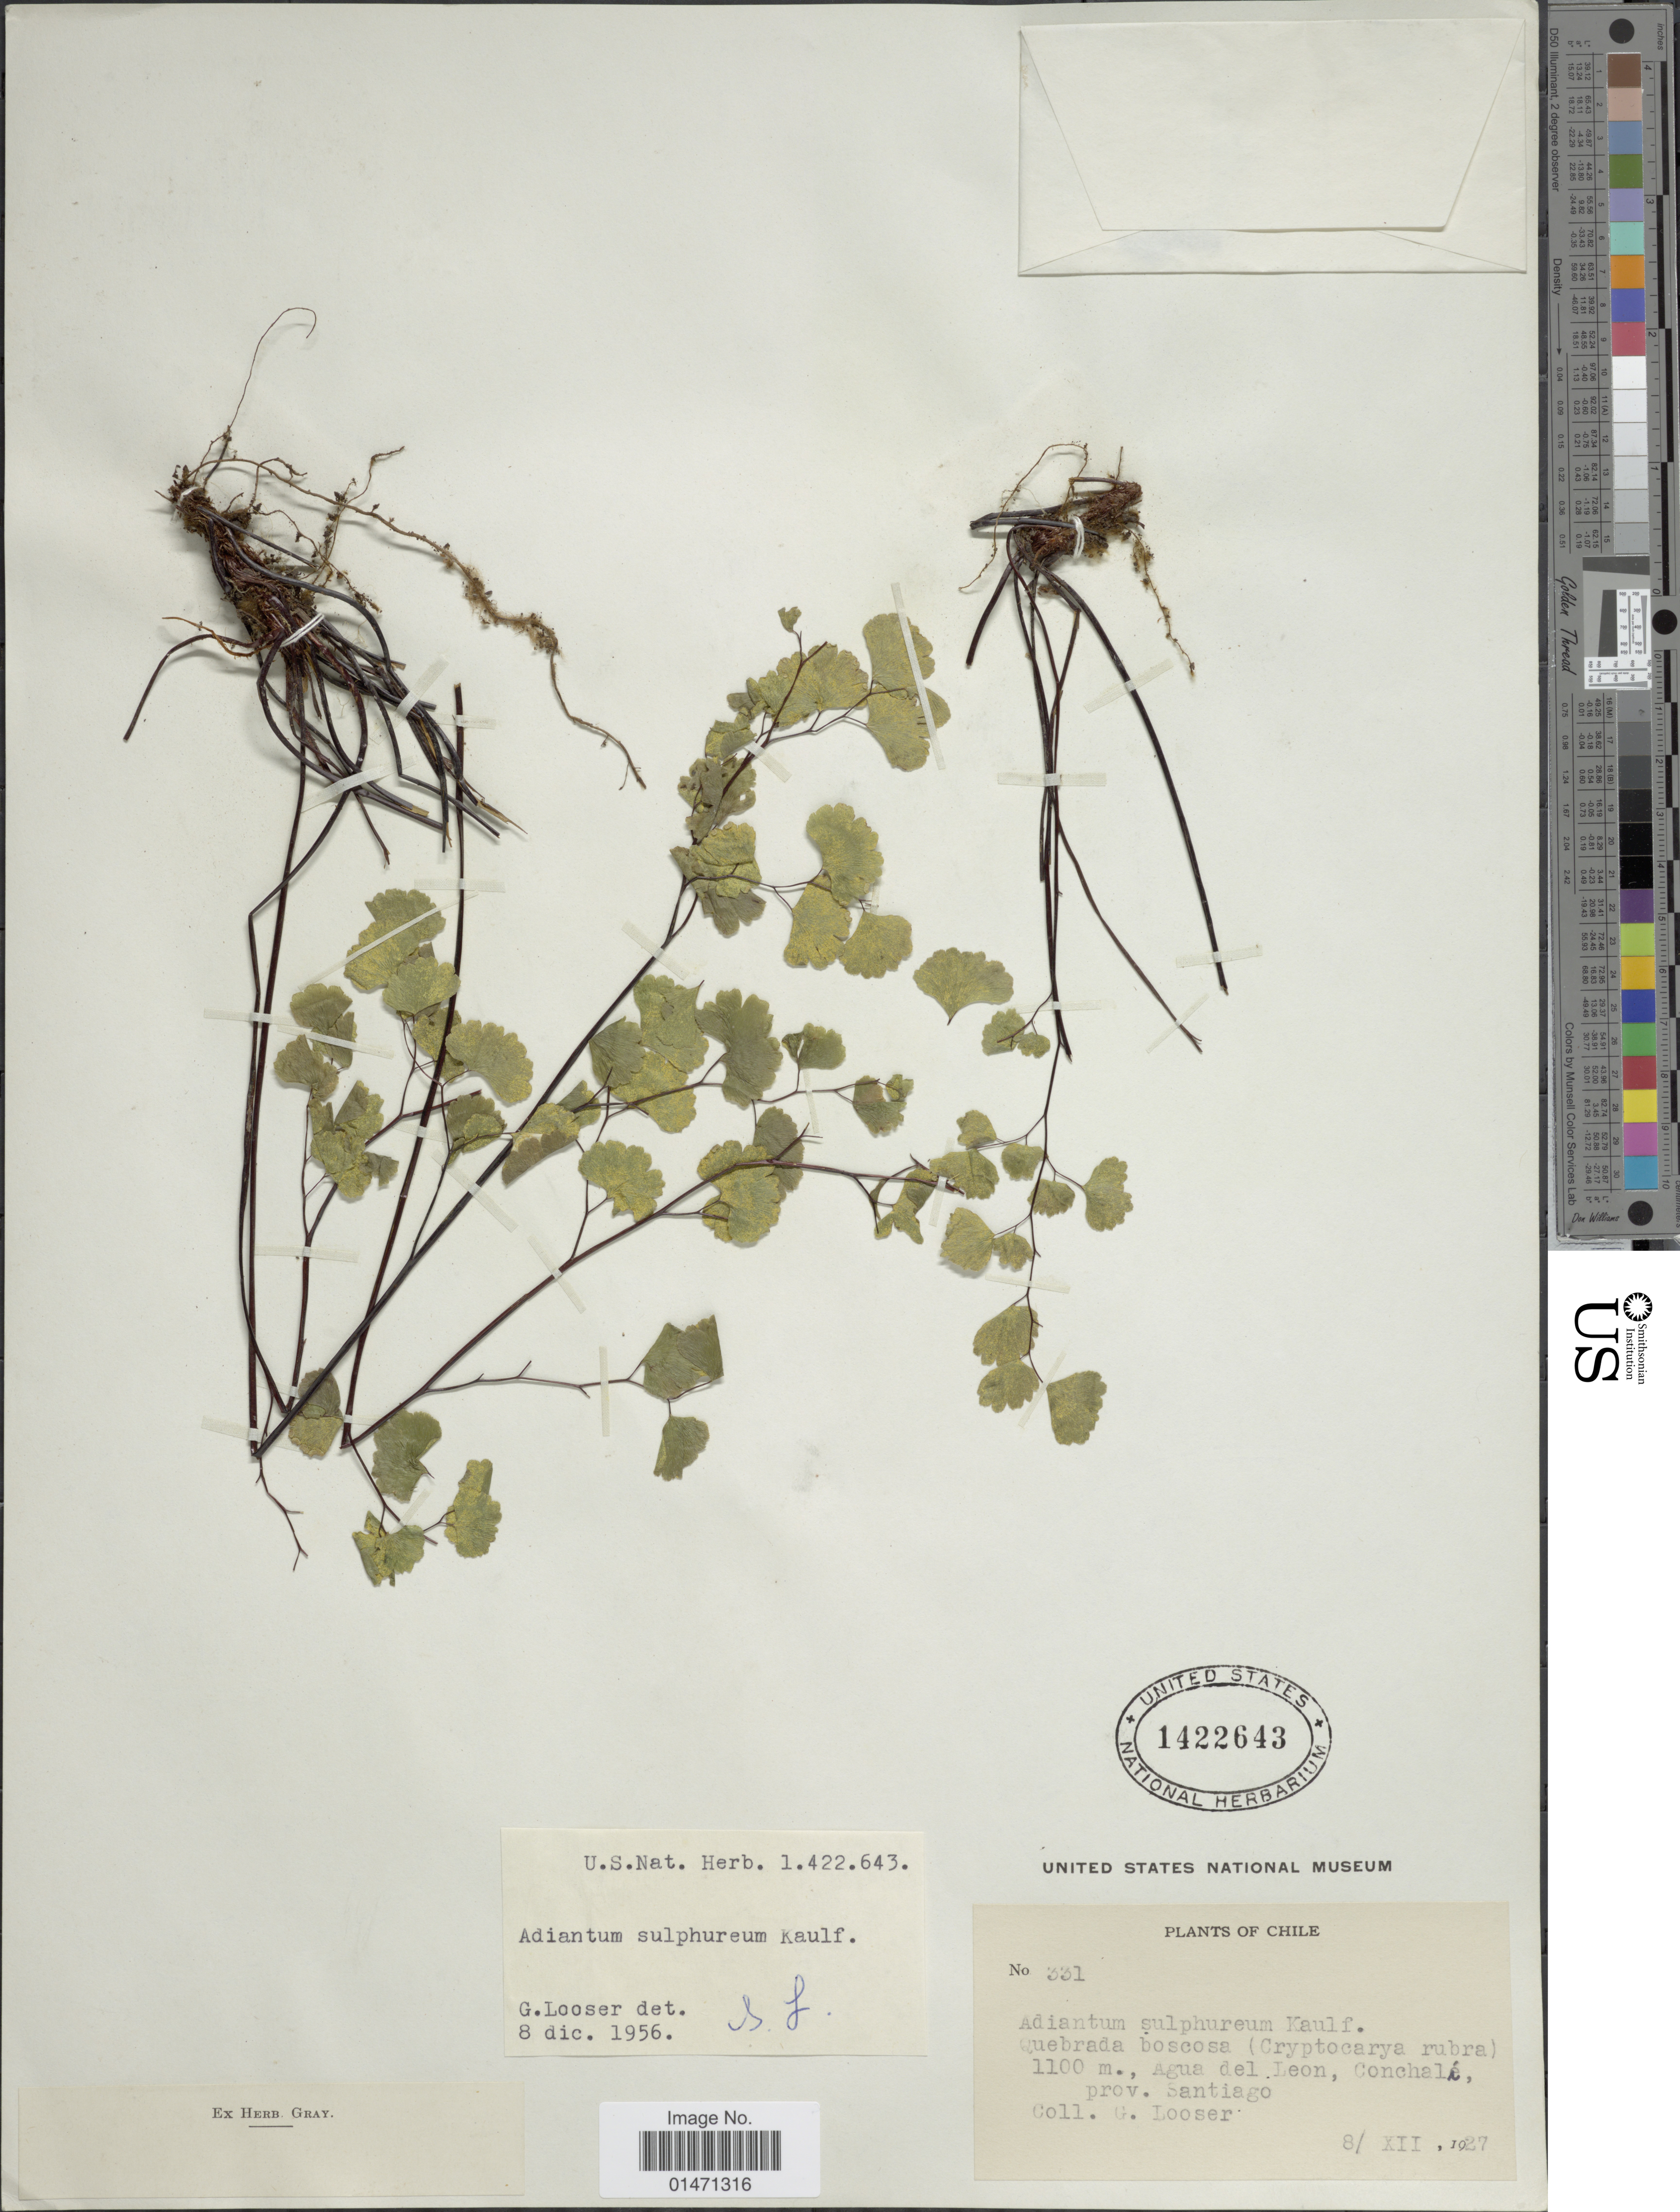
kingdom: Plantae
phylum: Tracheophyta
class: Polypodiopsida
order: Polypodiales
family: Pteridaceae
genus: Adiantum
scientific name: Adiantum sulphureum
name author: Kaulf.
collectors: G. Looser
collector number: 331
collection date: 1927-12-08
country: Chile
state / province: Región Metropolitana (RM)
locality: Agua del Leon, Conchali, prov. Santiago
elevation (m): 1100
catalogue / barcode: US 1422643